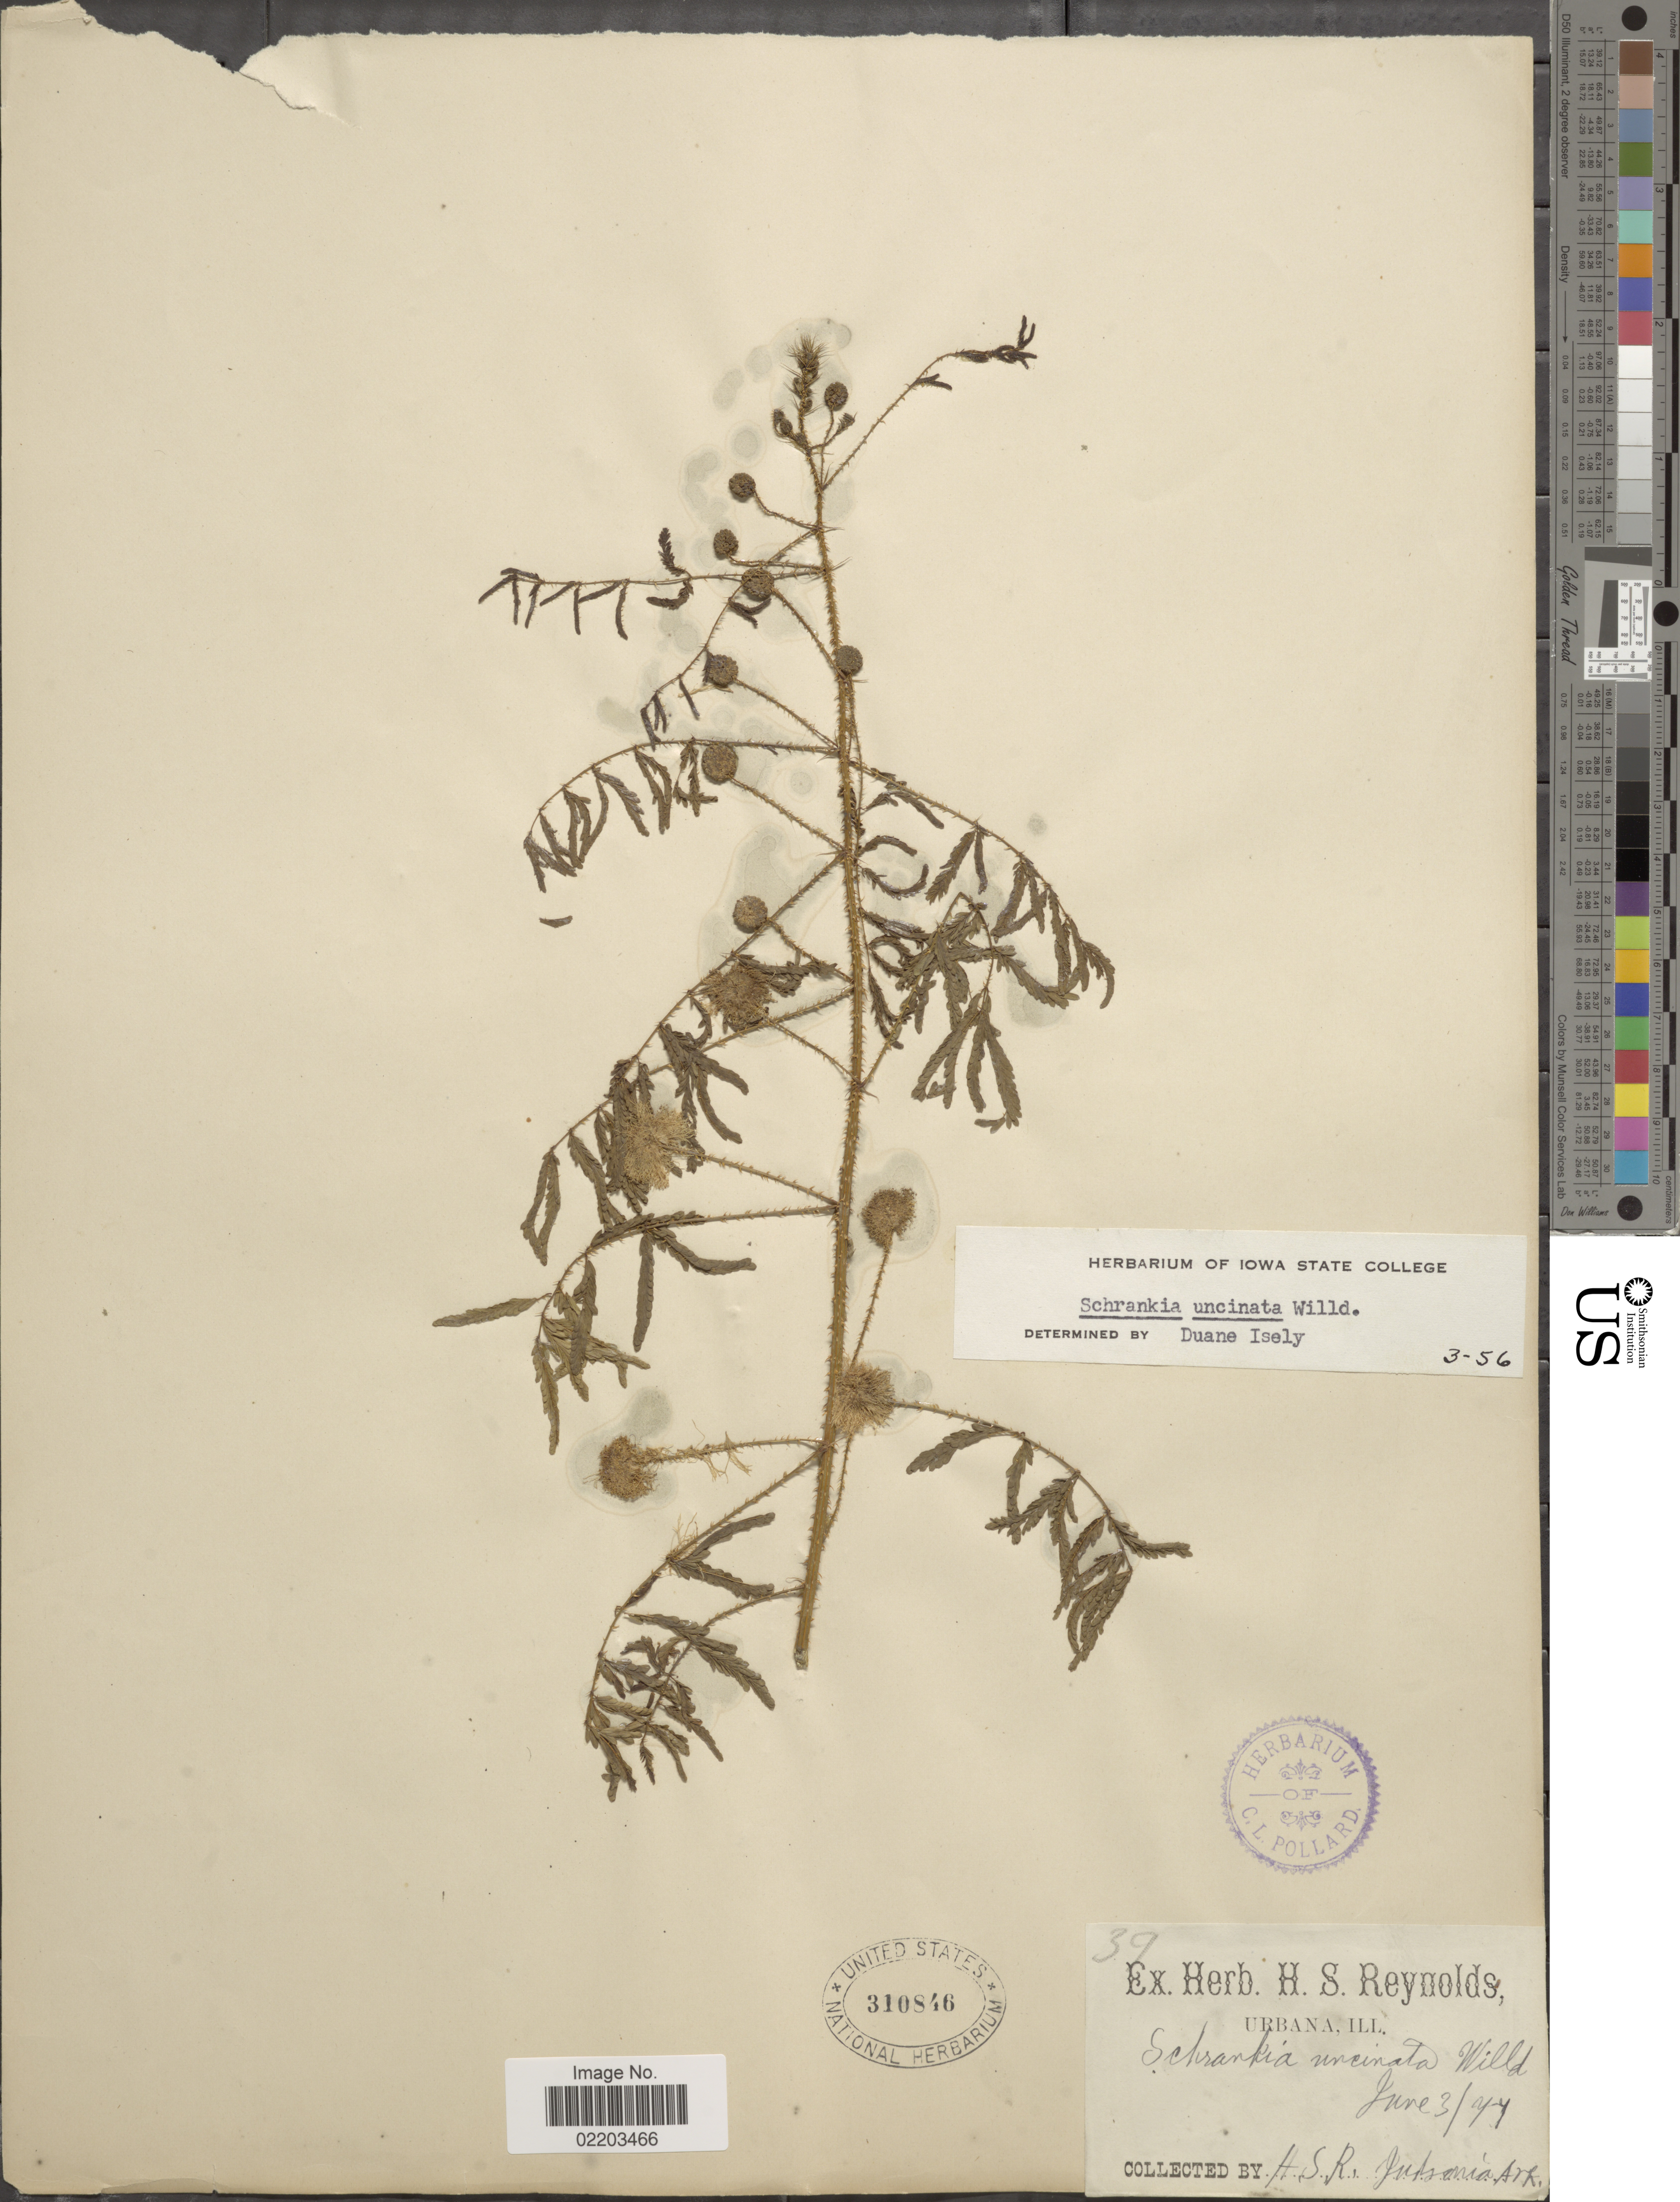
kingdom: Plantae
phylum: Tracheophyta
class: Magnoliopsida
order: Fabales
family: Fabaceae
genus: Schrankia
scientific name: Schrankia uncinata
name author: Willd.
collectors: H. Reynolds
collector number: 39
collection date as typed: Transcribed d/m/y: 3/6/77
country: United States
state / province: Arkansas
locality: Judsonia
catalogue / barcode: US 310846